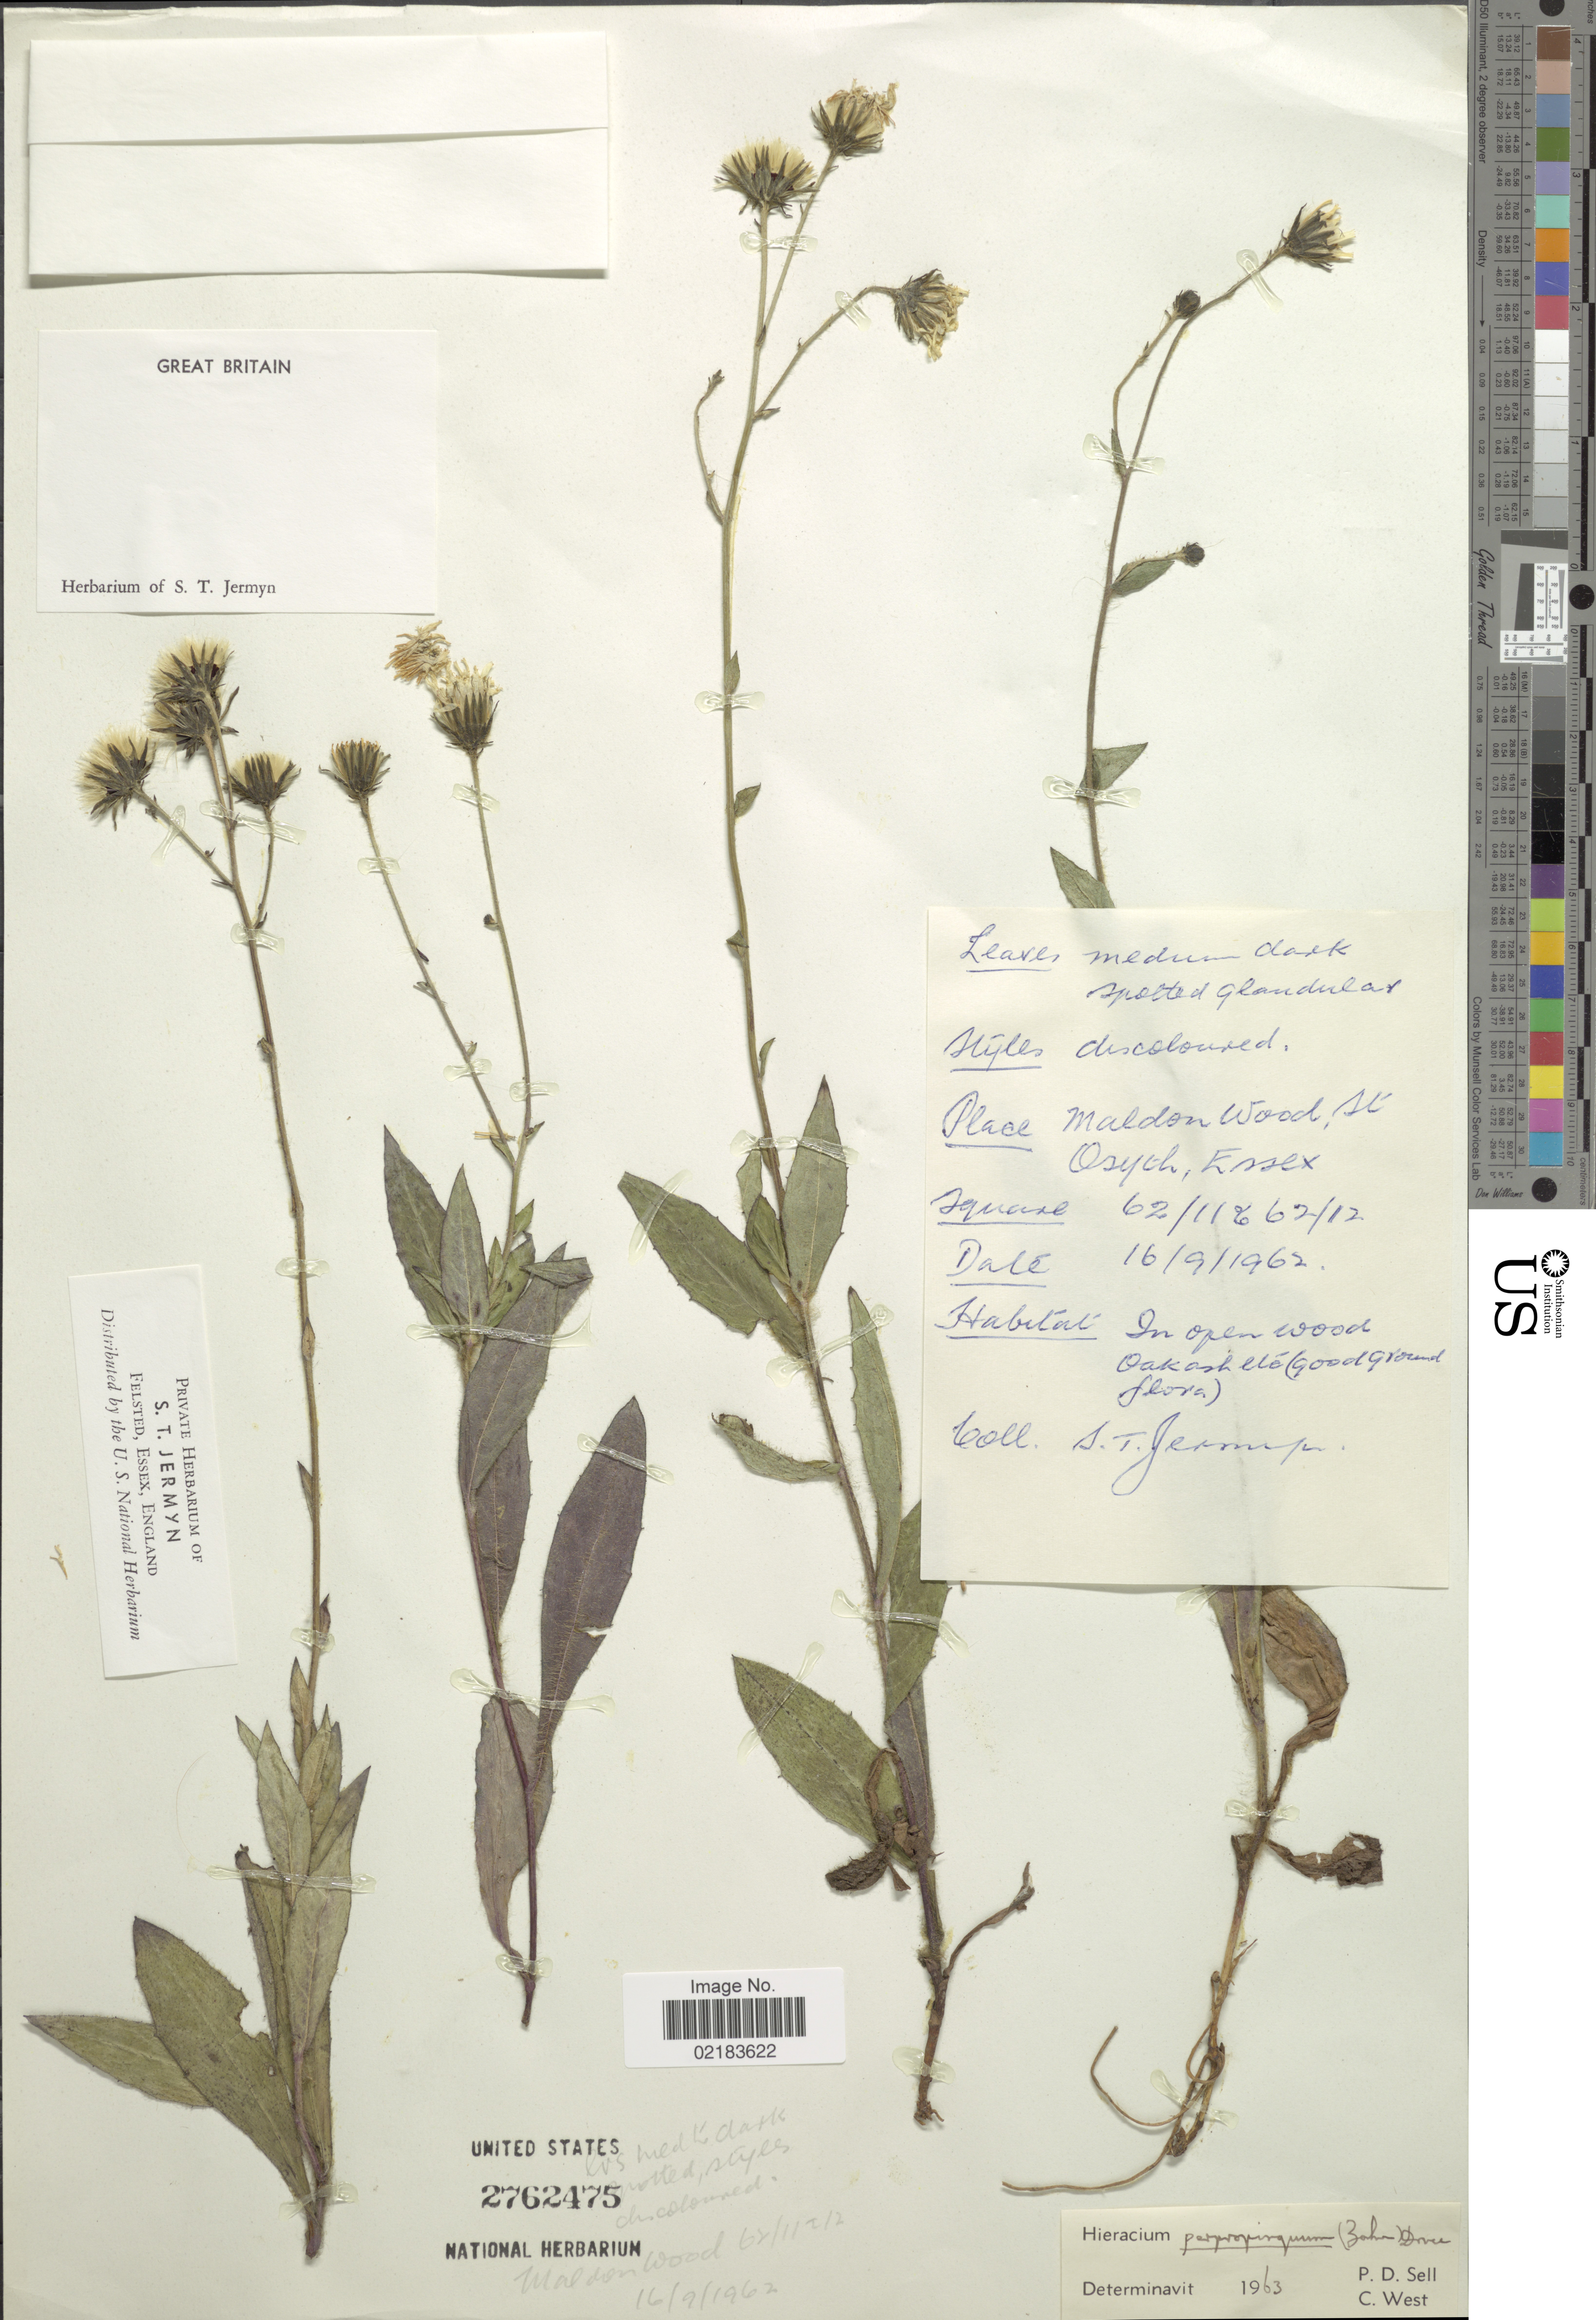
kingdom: Plantae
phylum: Tracheophyta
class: Magnoliopsida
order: Asterales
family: Asteraceae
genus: Hieracium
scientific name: Hieracium sabaudum subsp. propinguum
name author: (Sudre) Greuter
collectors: S. Jermyn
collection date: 1962-09-16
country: United Kingdom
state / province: England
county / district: Essex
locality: Maldon Wood, St. Osyth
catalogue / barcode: US 27626475